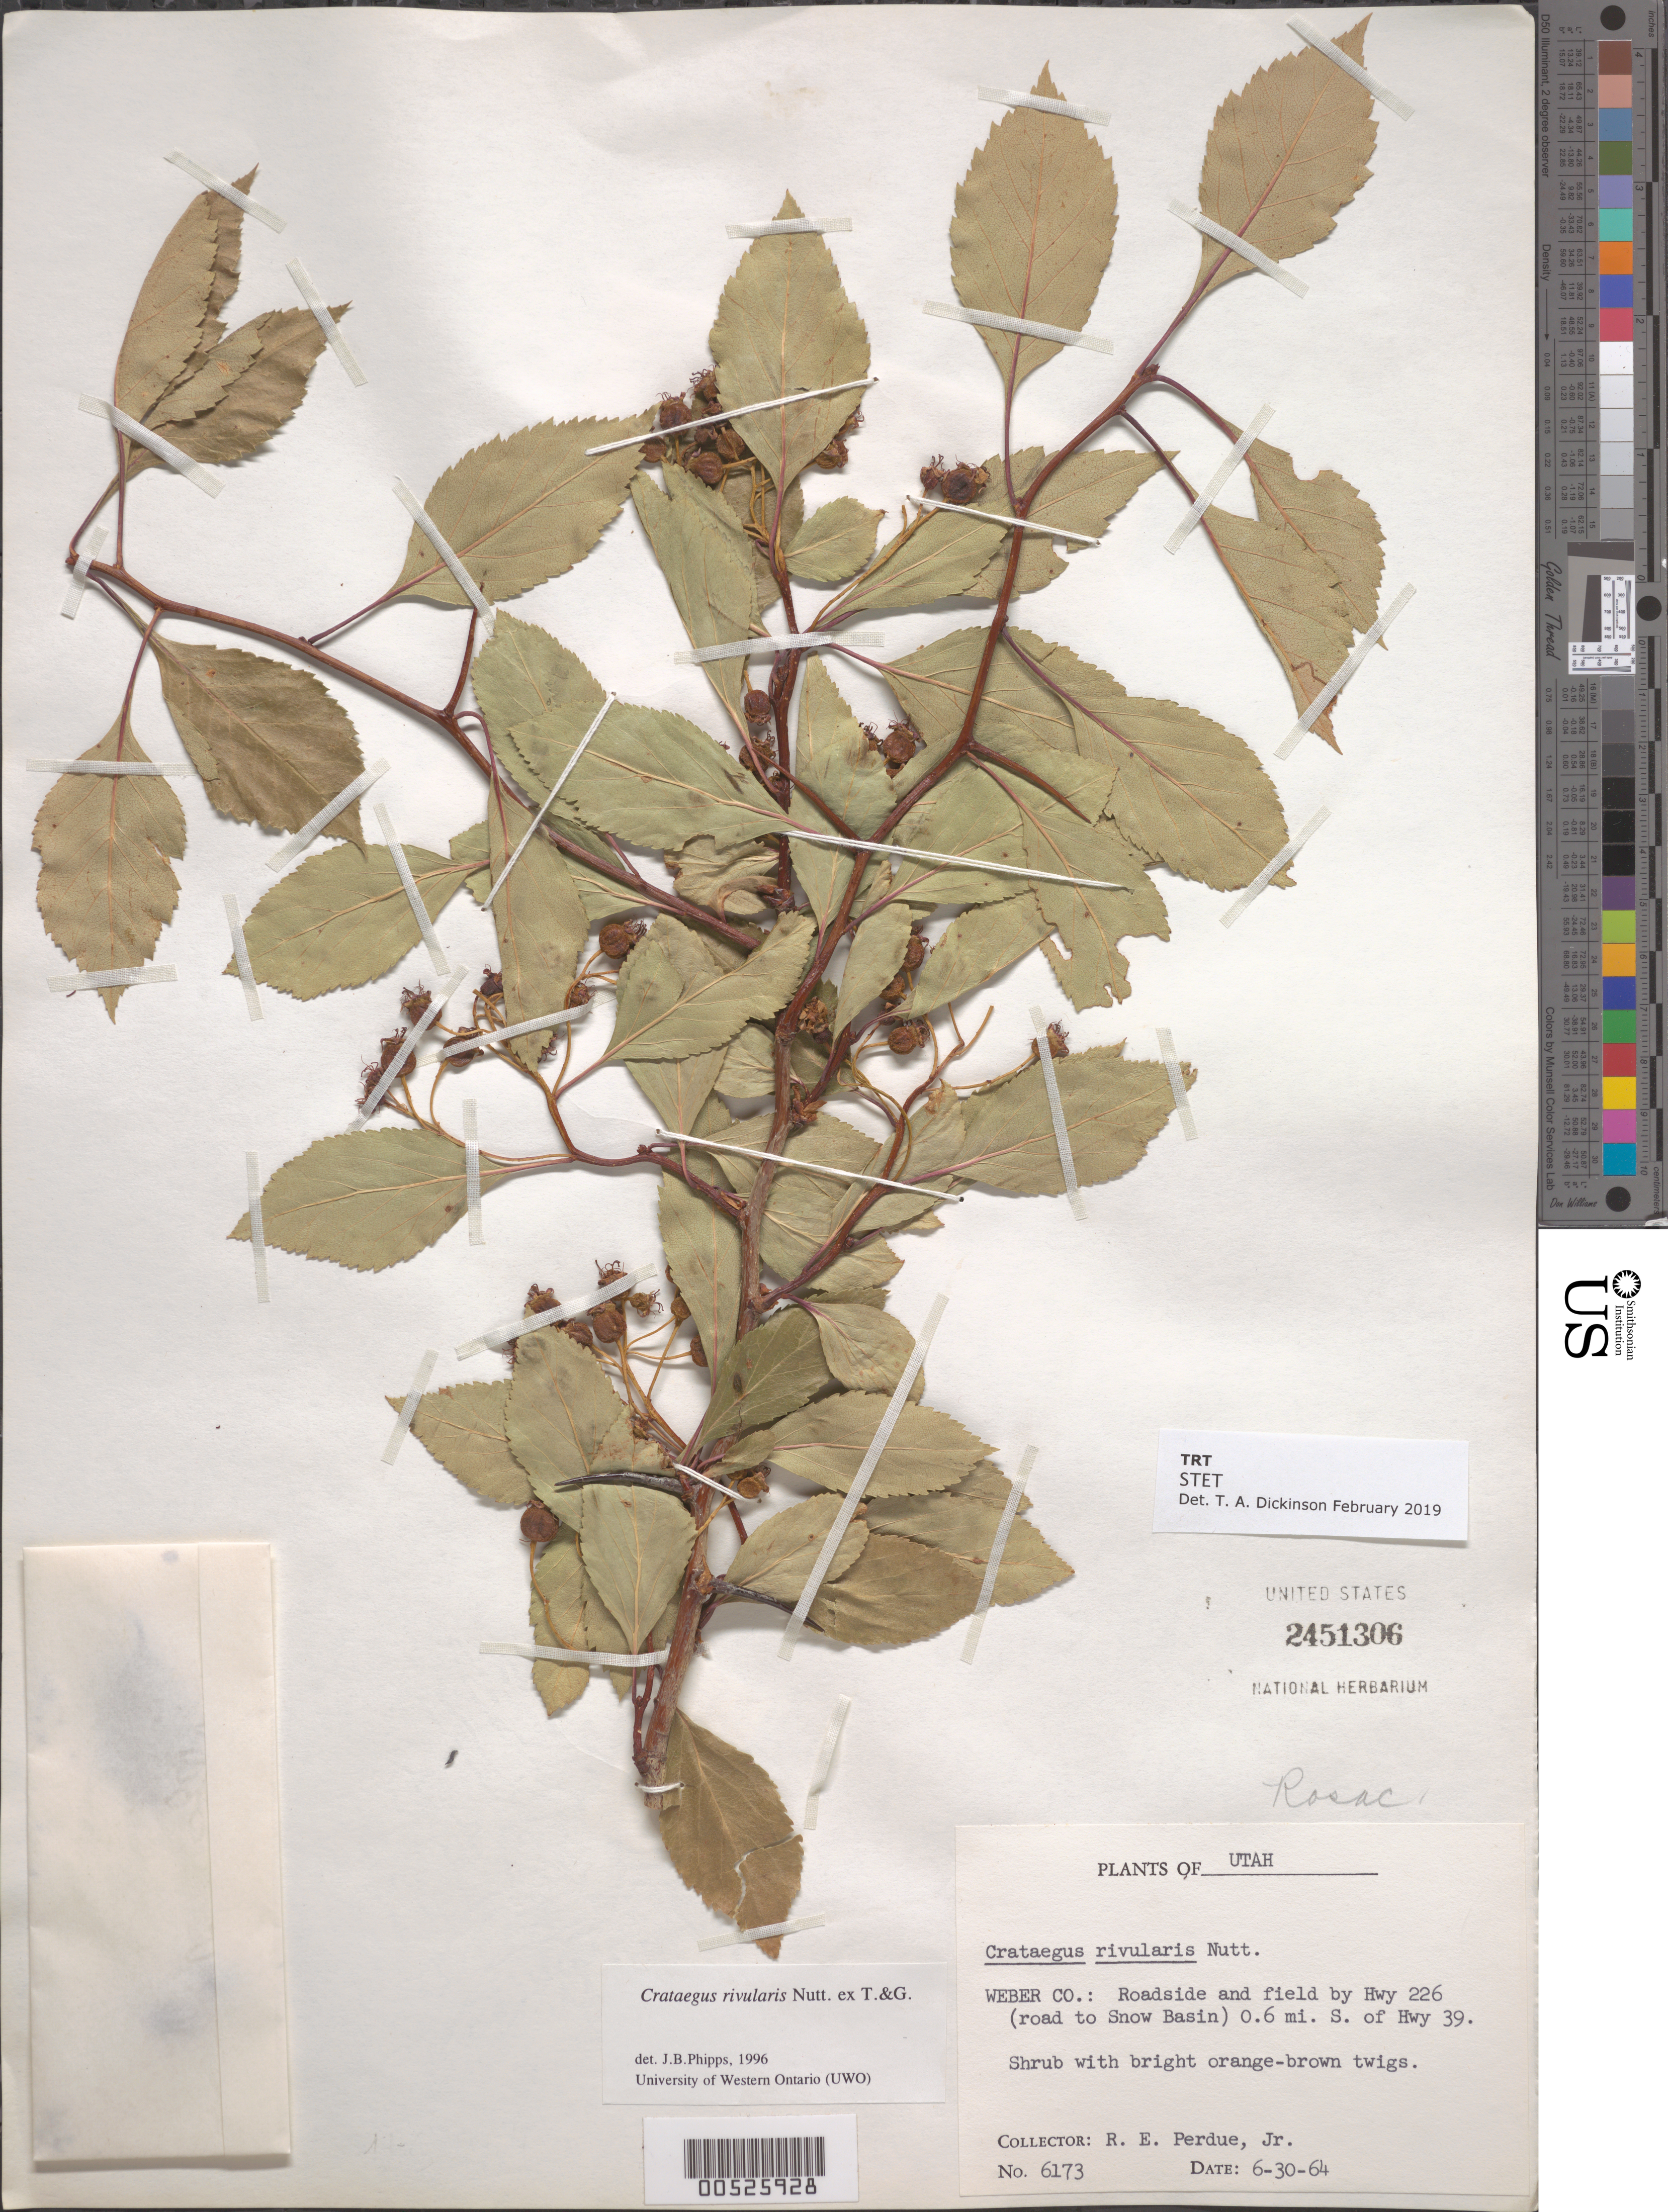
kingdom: Plantae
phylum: Tracheophyta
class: Magnoliopsida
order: Rosales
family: Rosaceae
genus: Crataegus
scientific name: Crataegus rivularis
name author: Nutt.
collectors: R. E. Perdue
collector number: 6173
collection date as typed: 30 Jun 1964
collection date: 1964-06-30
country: United States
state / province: Utah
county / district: Weber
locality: By Hwy 226 (road to snow Basin) 0.6 mi. S of Hwy 39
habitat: Roadside and field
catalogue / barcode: US 2451306